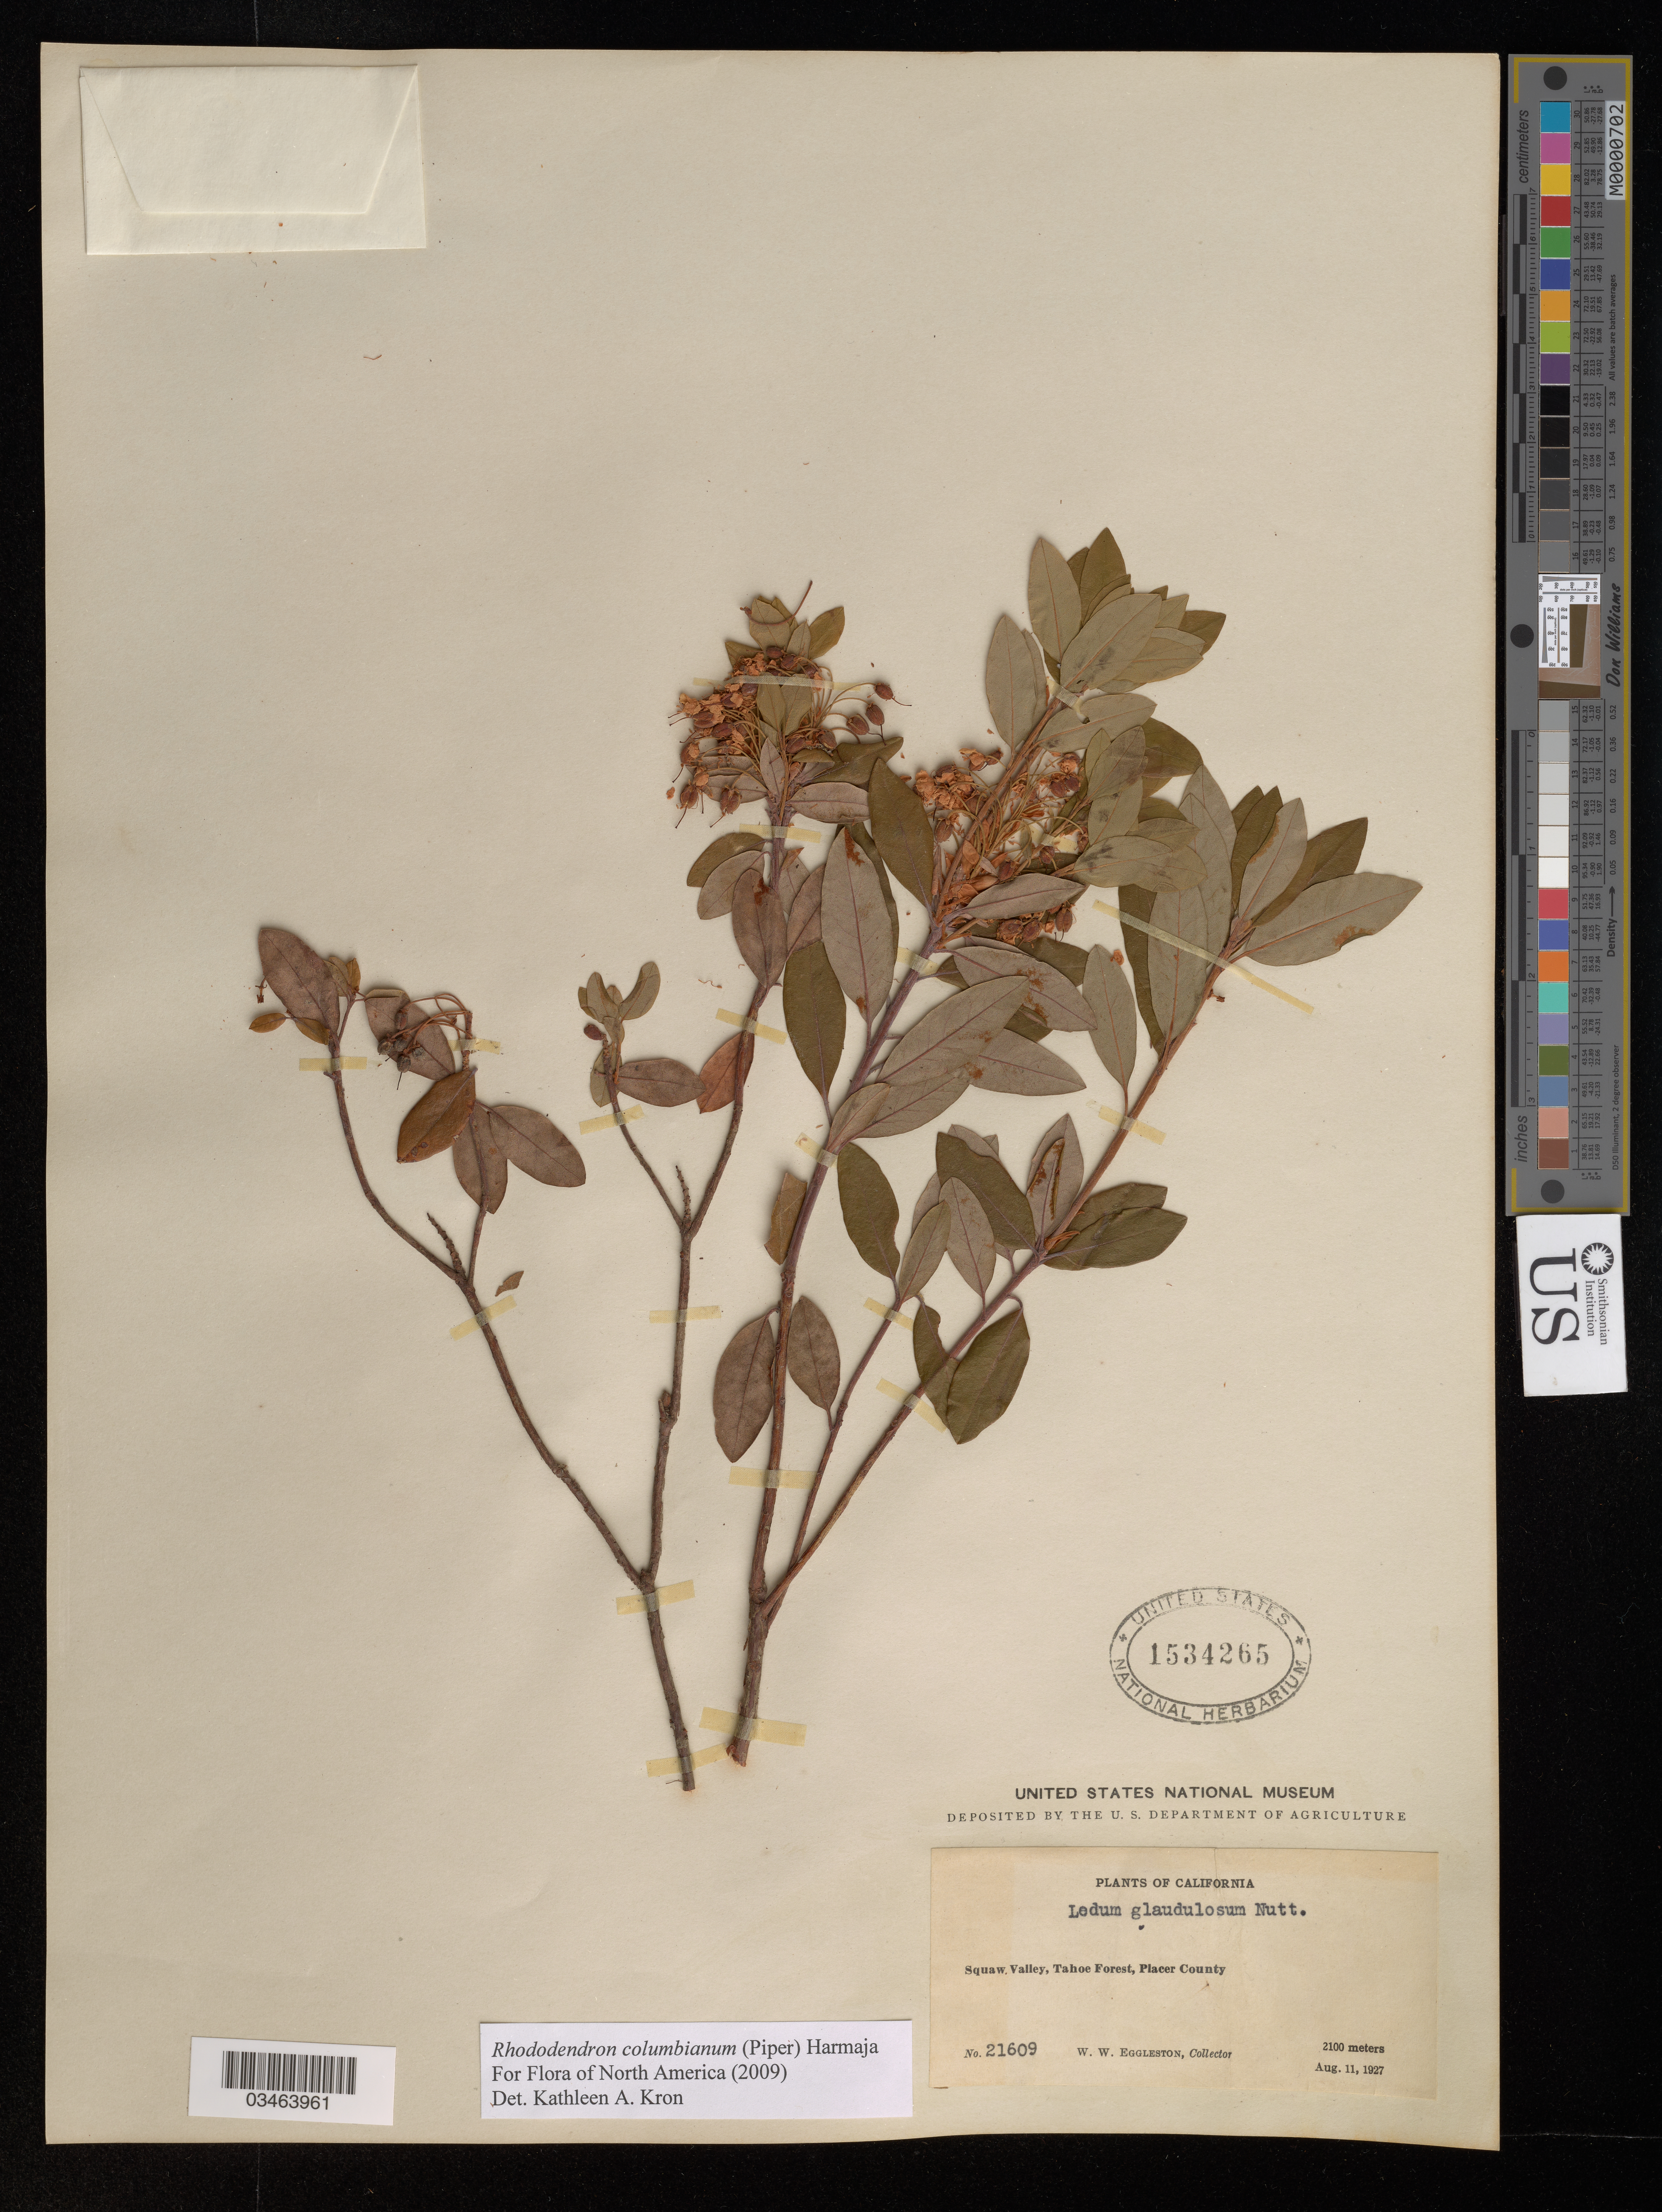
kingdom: Plantae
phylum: Tracheophyta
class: Magnoliopsida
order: Ericales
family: Ericaceae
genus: Rhododendron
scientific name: Rhododendron columbianum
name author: (Piper) Harmaja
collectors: W. W. Eggleston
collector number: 21609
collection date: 1927-08-11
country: United States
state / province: California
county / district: Placer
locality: Squaw Valley, Tahoe Forest, Placer County.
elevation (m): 2100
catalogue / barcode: US 1534265